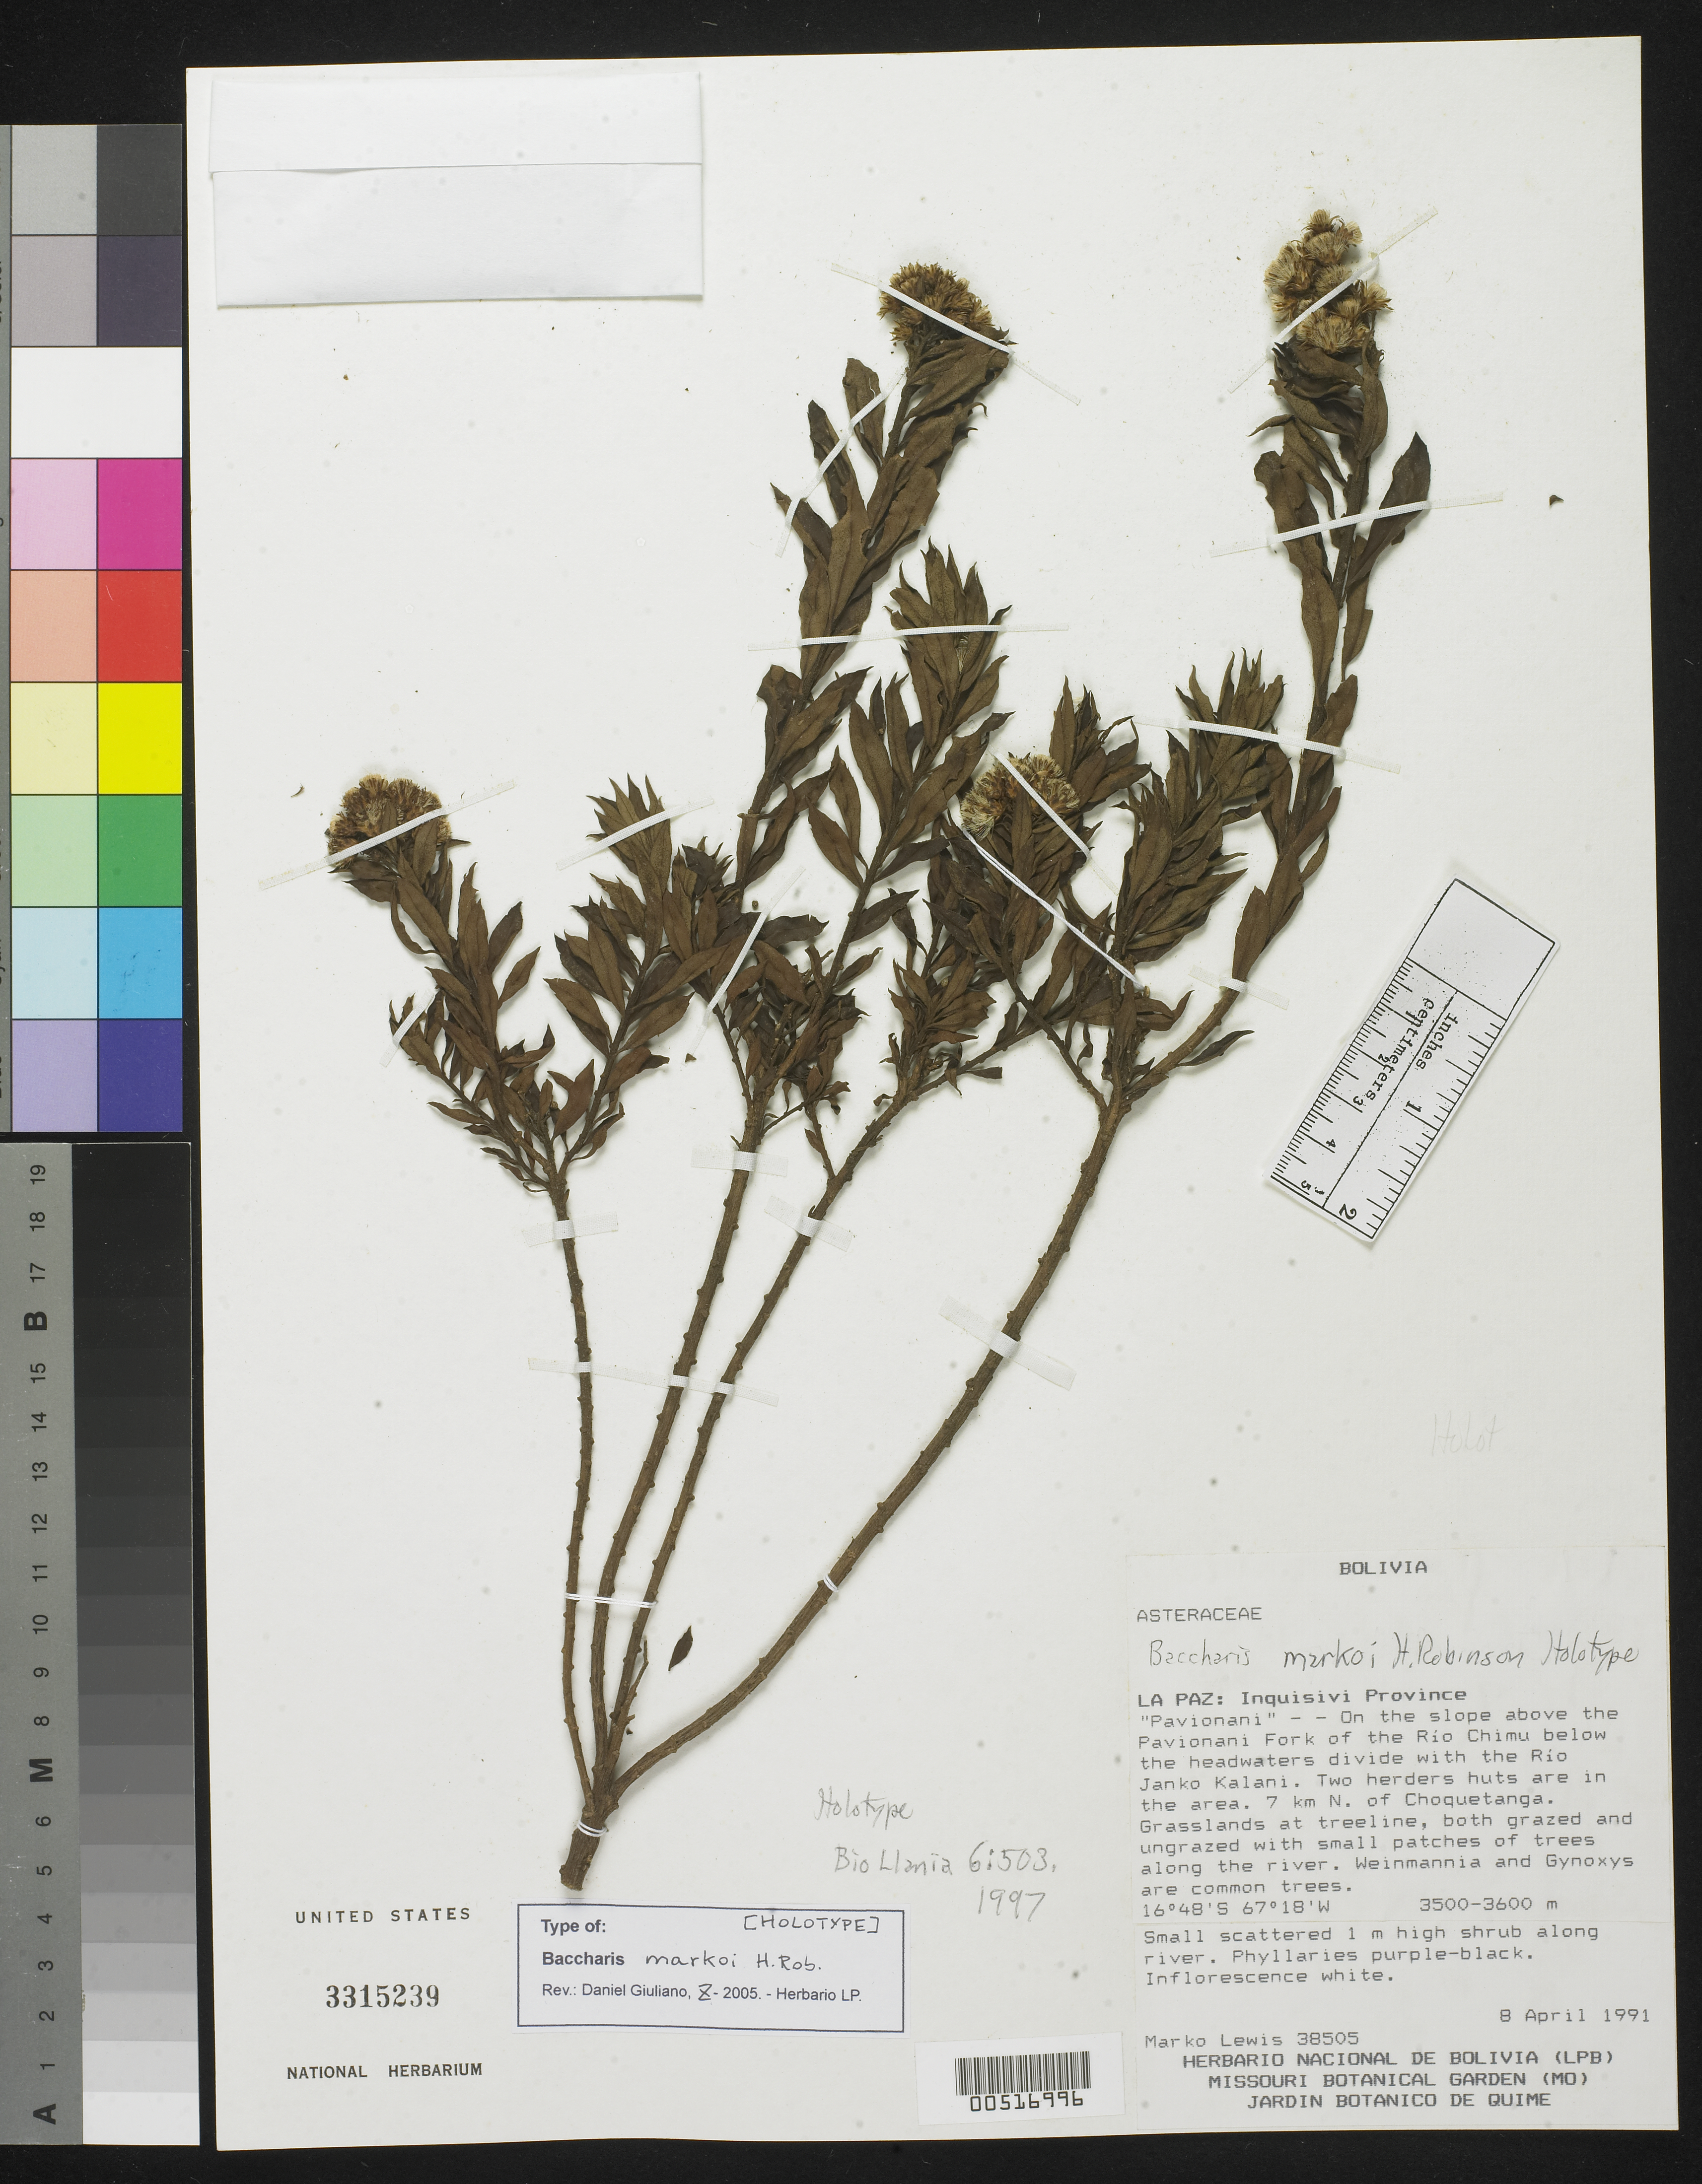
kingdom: Plantae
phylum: Tracheophyta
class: Magnoliopsida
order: Asterales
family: Asteraceae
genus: Baccharis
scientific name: Baccharis markoi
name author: H. Rob.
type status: Holotype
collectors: M. E. Lewis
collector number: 38505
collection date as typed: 08 Apr 1991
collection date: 1991-04-08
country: Bolivia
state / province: La Paz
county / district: Inquisivi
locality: Pavionani, slope above Pavionani fork of Rio Chimu below headwaters divide with Rio Janko Kalani, 7 km N of Choquetanga.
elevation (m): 3500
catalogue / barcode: US 3315239